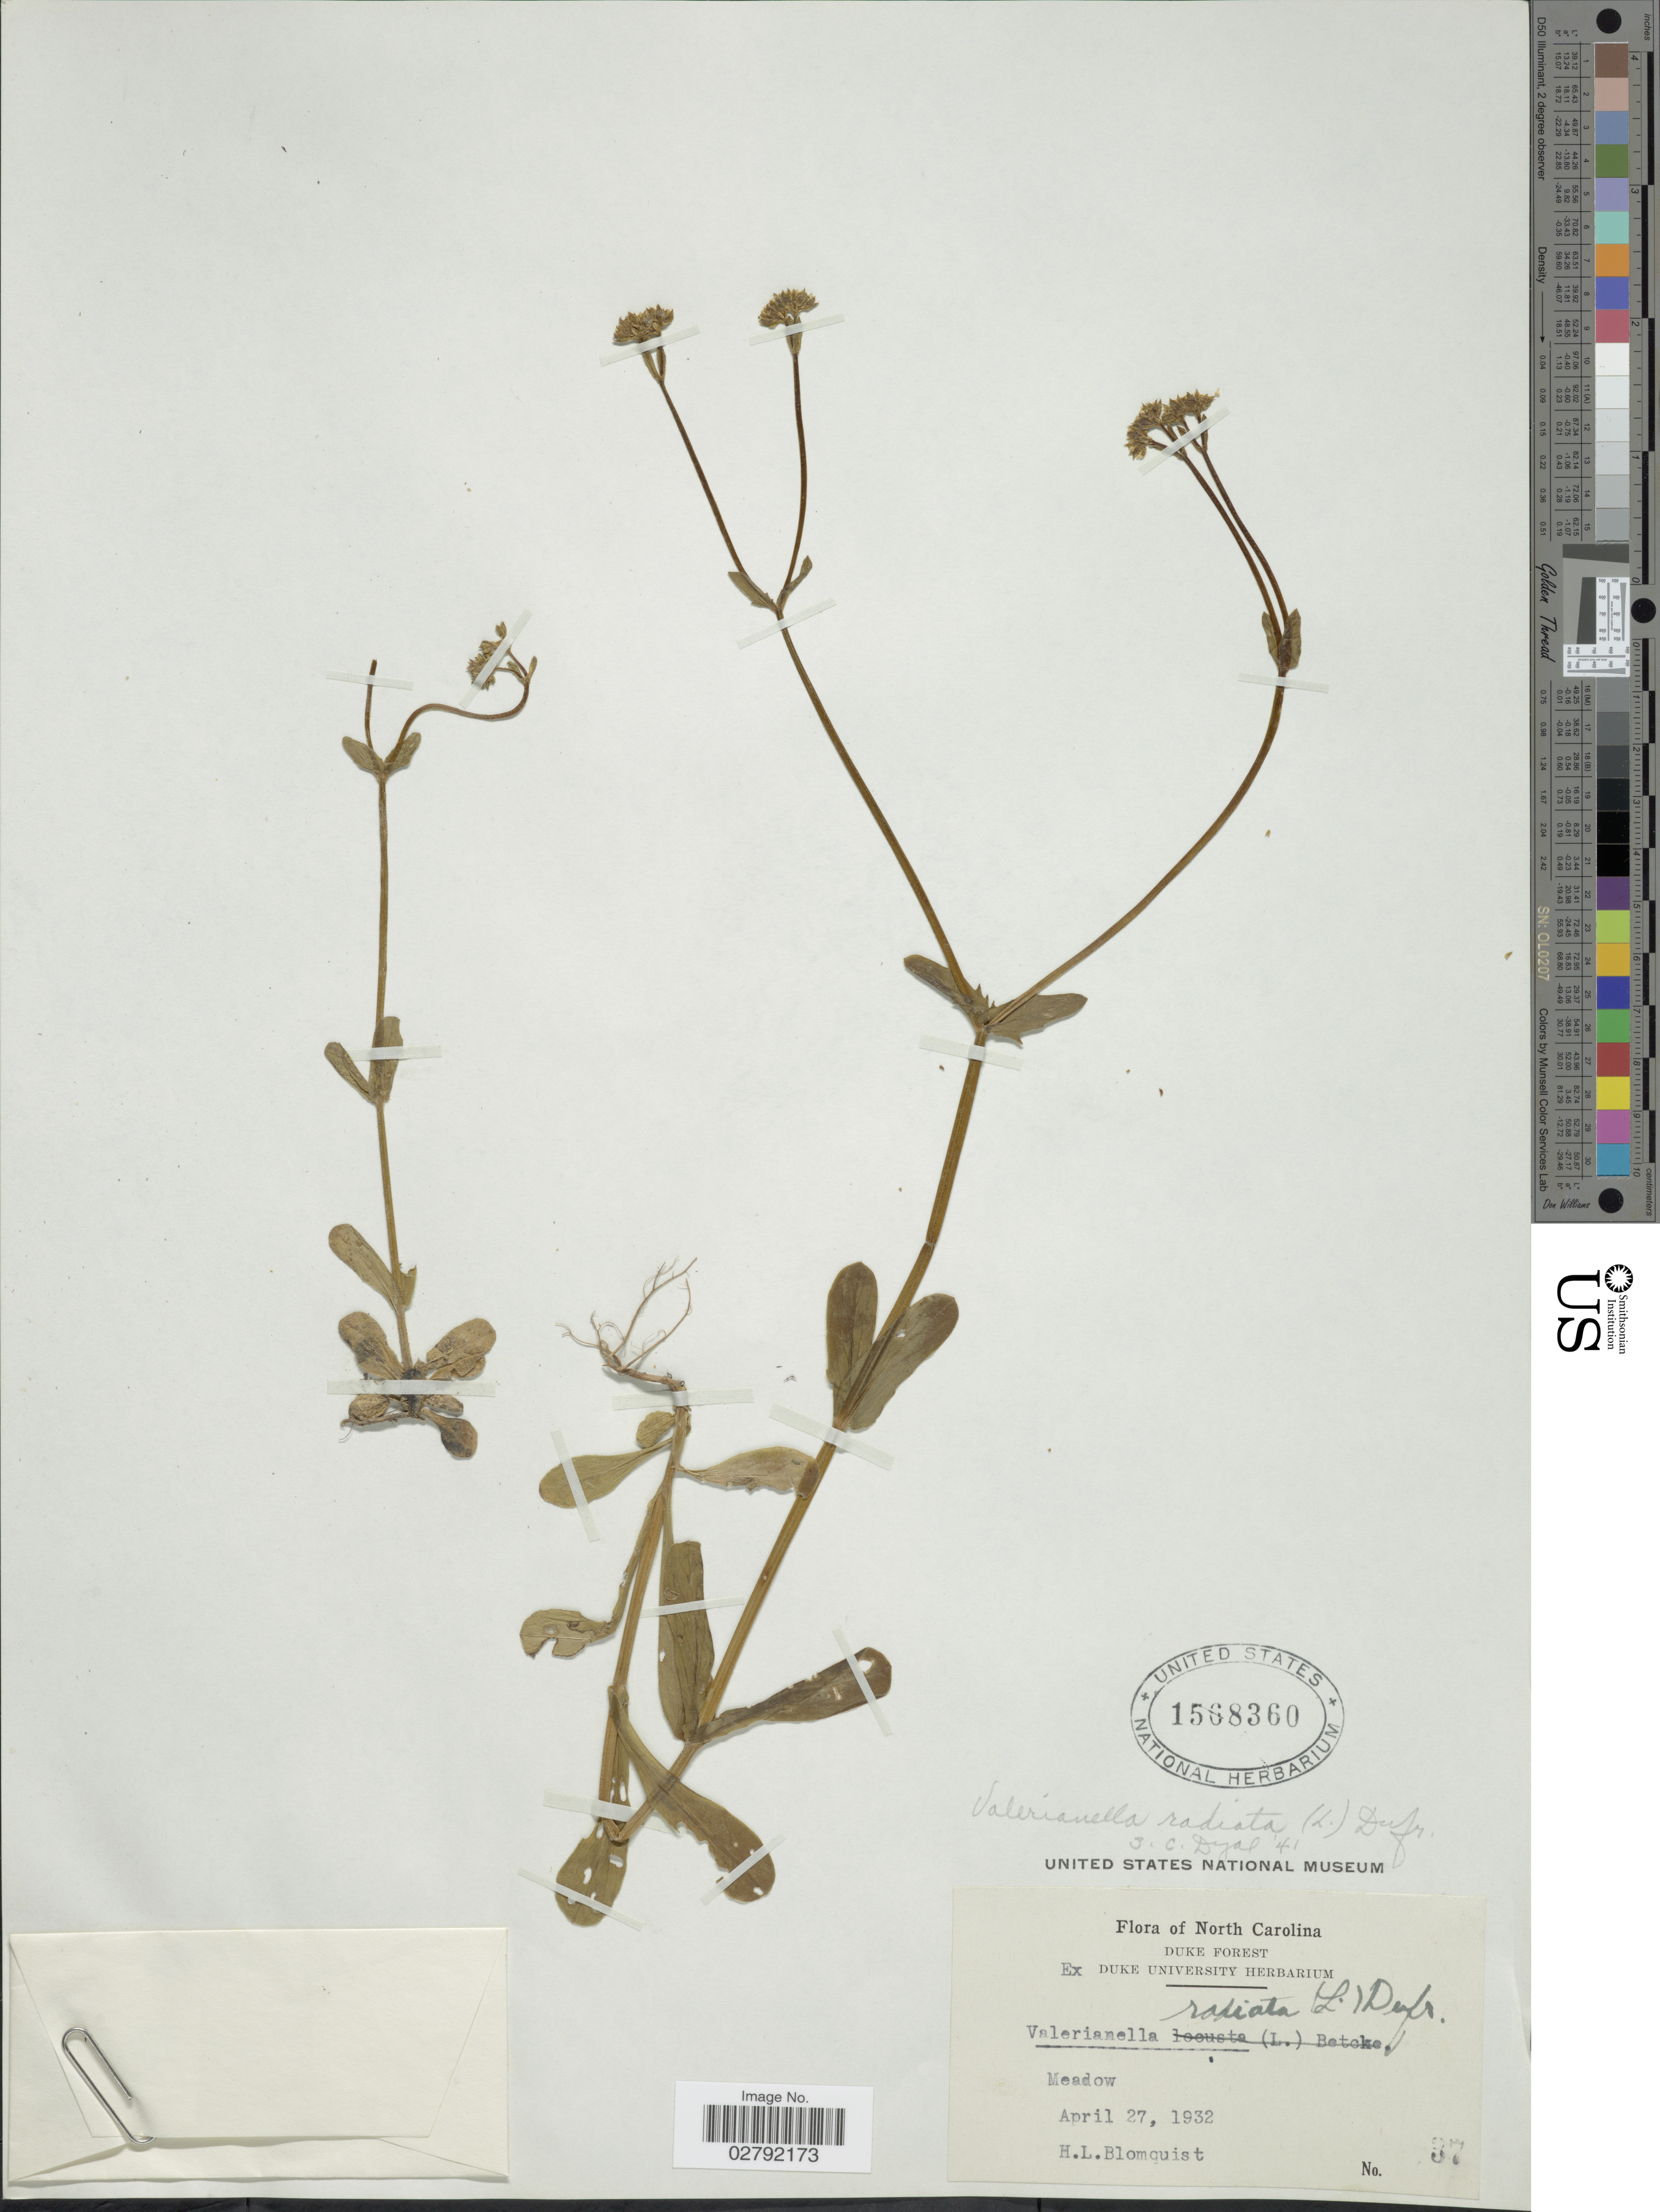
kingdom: Plantae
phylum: Tracheophyta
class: Magnoliopsida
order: Dipsacales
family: Caprifoliaceae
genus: Valerianella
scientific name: Valerianella radiata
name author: (L.) Dufr.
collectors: H. Blomquist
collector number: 37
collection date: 1932-04-27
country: United States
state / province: North Carolina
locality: Meadow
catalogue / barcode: US 1568360